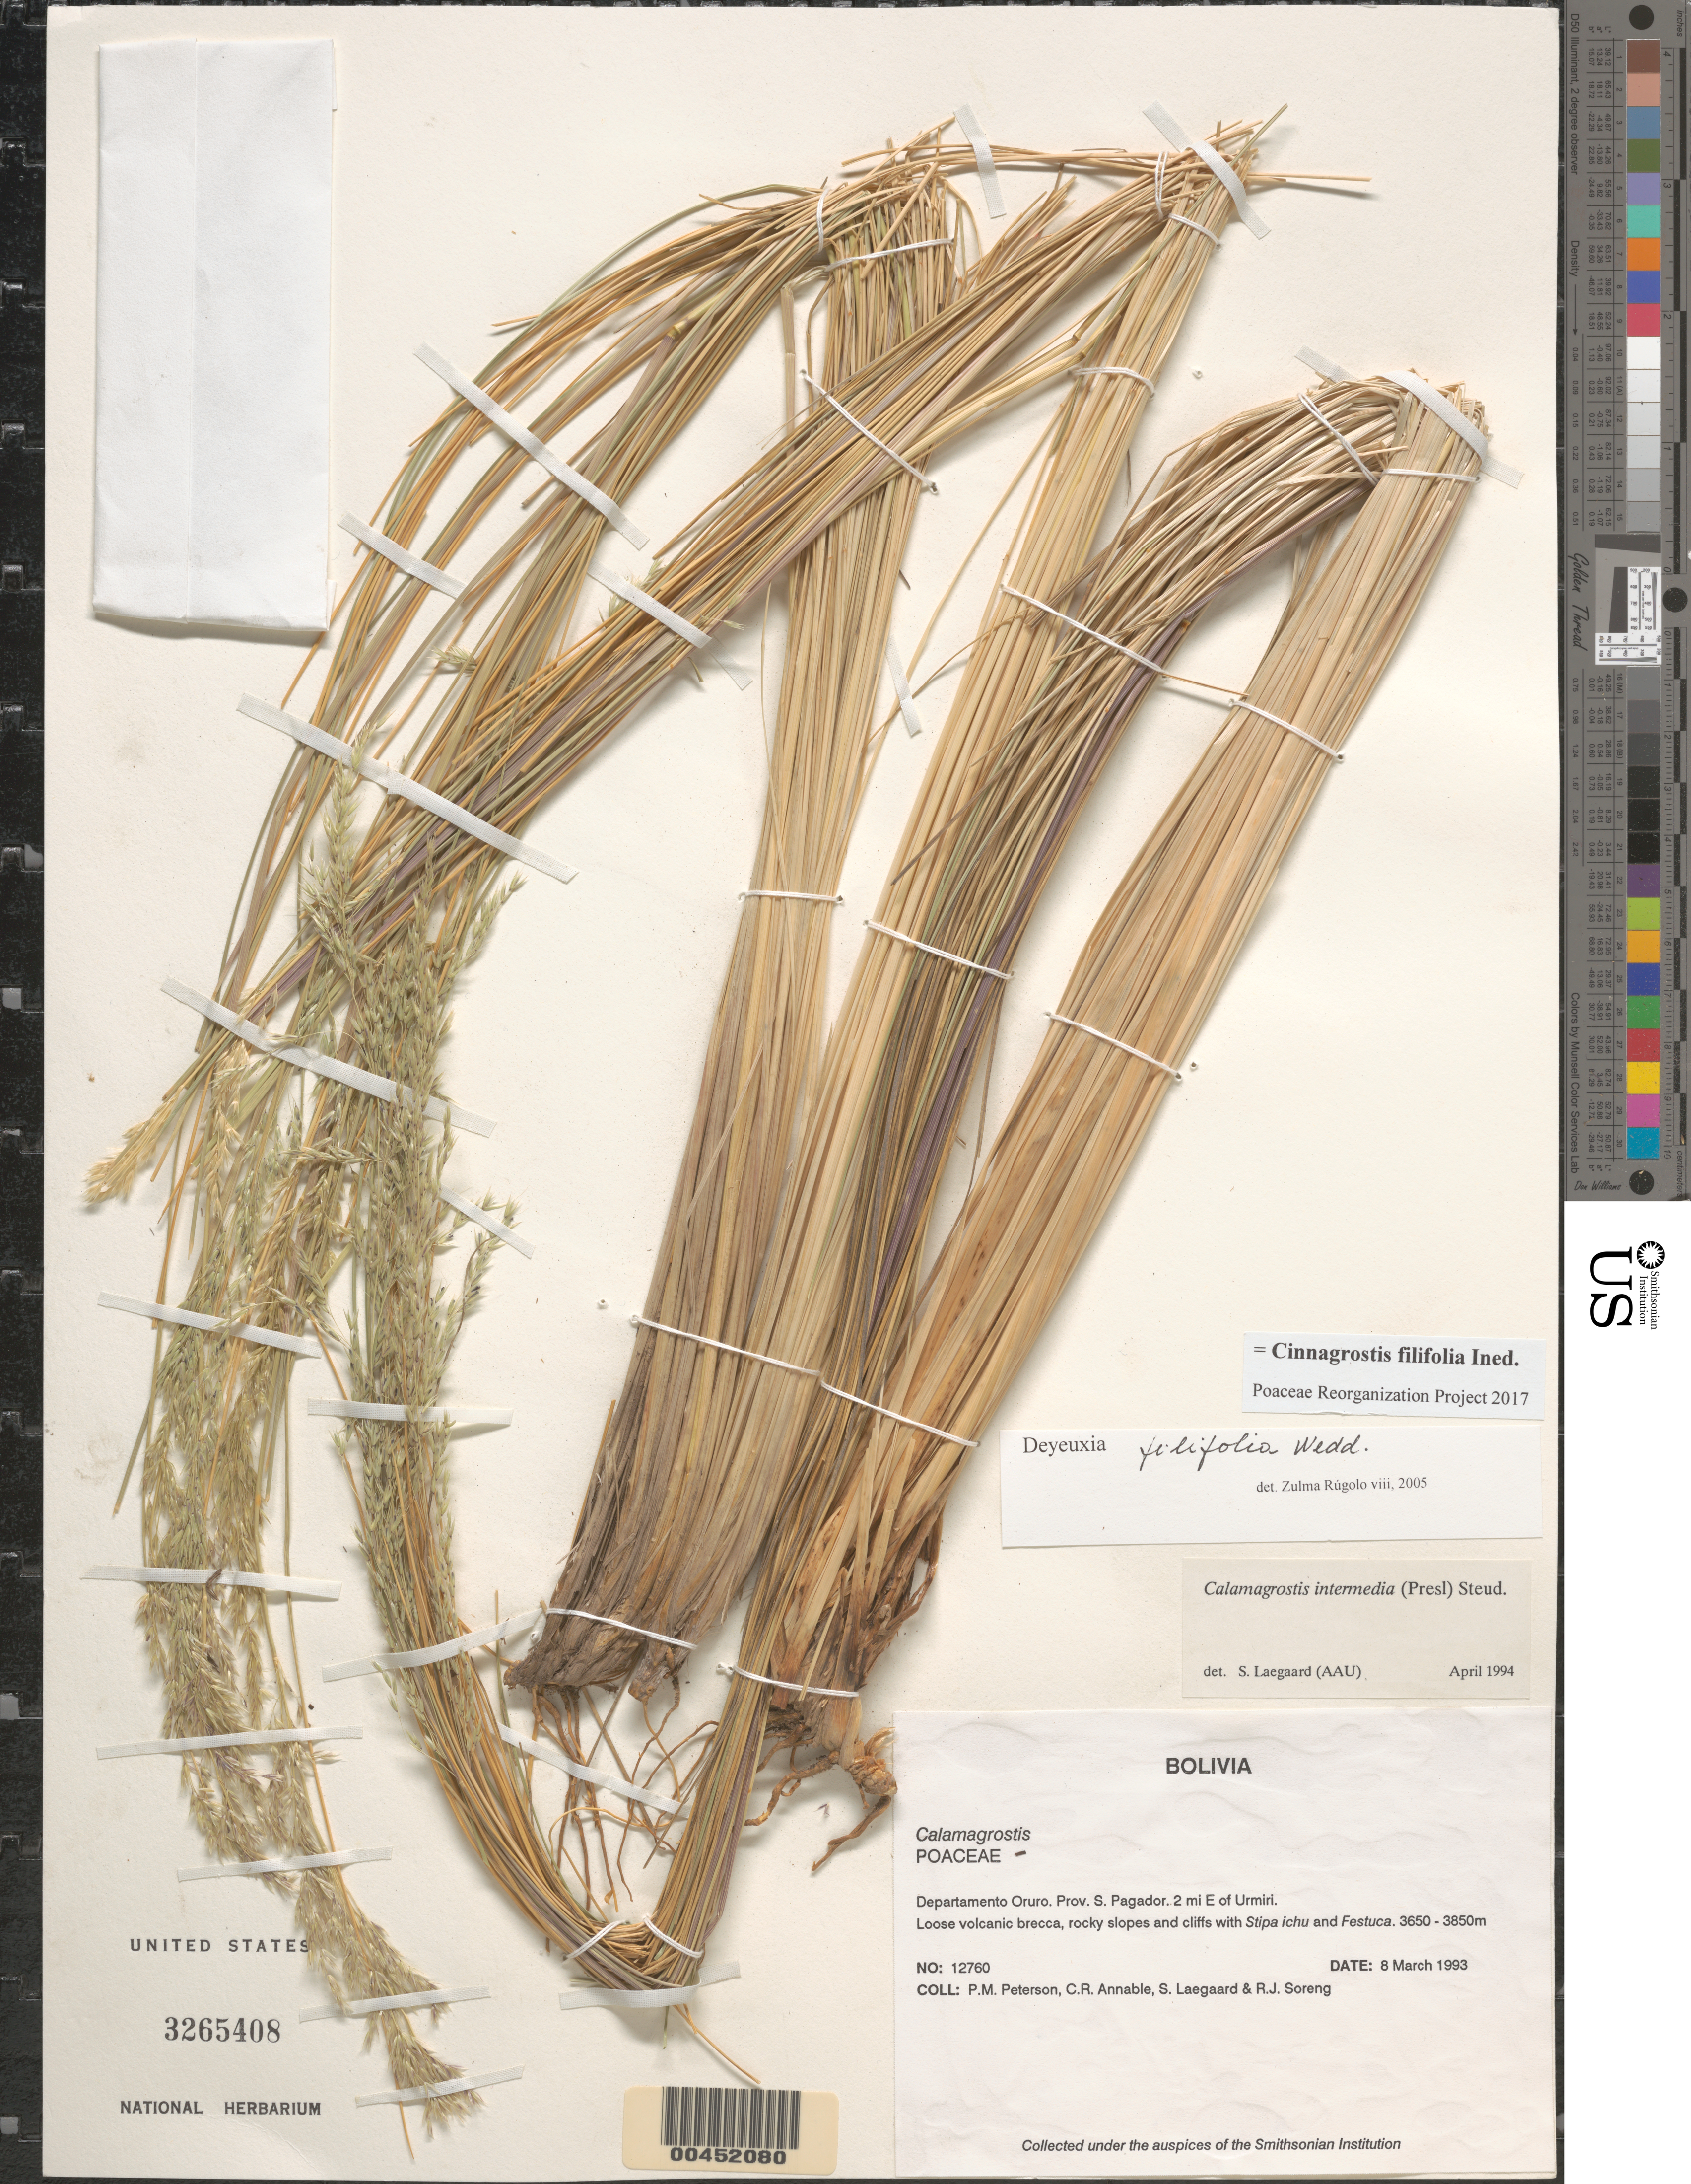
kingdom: Plantae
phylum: Tracheophyta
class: Liliopsida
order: Poales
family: Poaceae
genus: Cinnagrostis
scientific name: Cinnagrostis filifolia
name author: (Wedd.) P.M. Peterson et al.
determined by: Poaceae Reorganization Project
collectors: P. M. Peterson, C. R. Annable, S. Lægaard & R. J. Soreng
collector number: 12760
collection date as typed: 08 Mar 1993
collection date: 1993-03-08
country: Bolivia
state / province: Oruro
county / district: Sebastián Pagador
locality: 2 mi E of Urmiri.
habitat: Loose volcanic brecca, rocky slopes and cliffs with Stipa ichu and Festuca.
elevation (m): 3650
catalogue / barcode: US 3265408